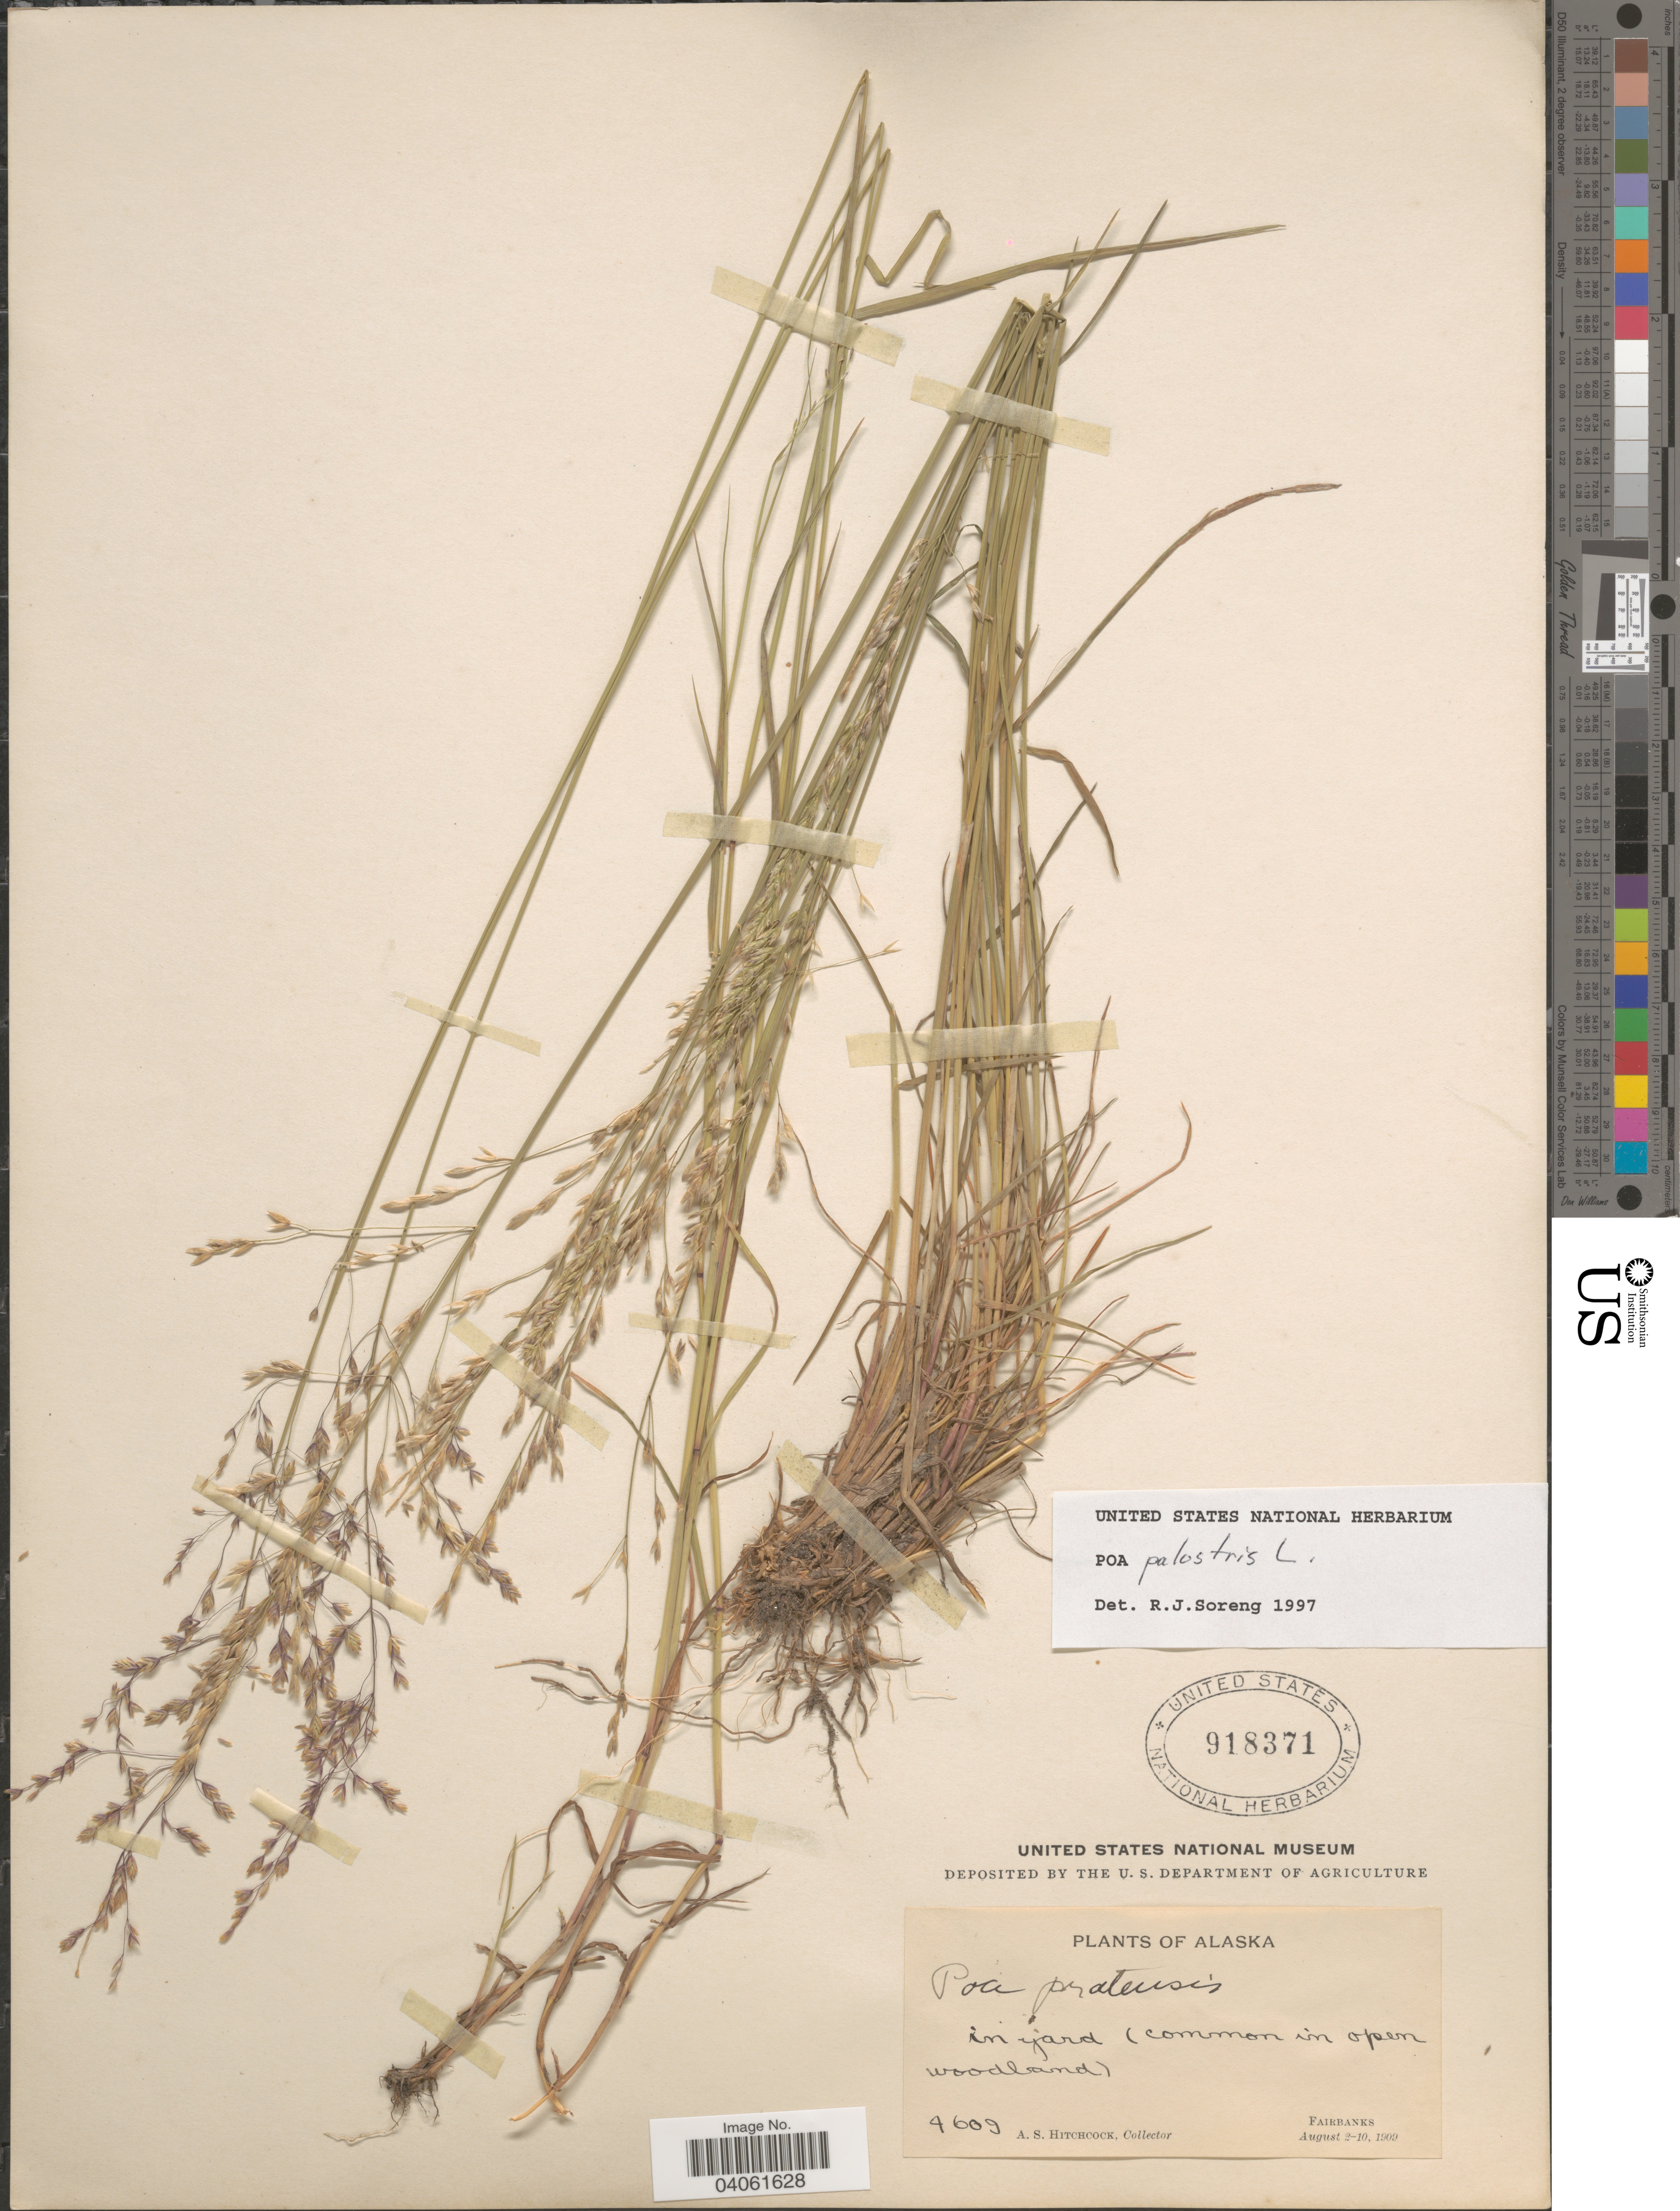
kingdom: Plantae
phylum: Tracheophyta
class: Liliopsida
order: Poales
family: Poaceae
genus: Poa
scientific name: Poa palustris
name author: L.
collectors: A. S. Hitchcock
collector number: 4609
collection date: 1909-08-02/1909-08-10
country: United States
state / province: Alaska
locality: In yard (common in open woodland). Fairbanks.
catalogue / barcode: US 918371